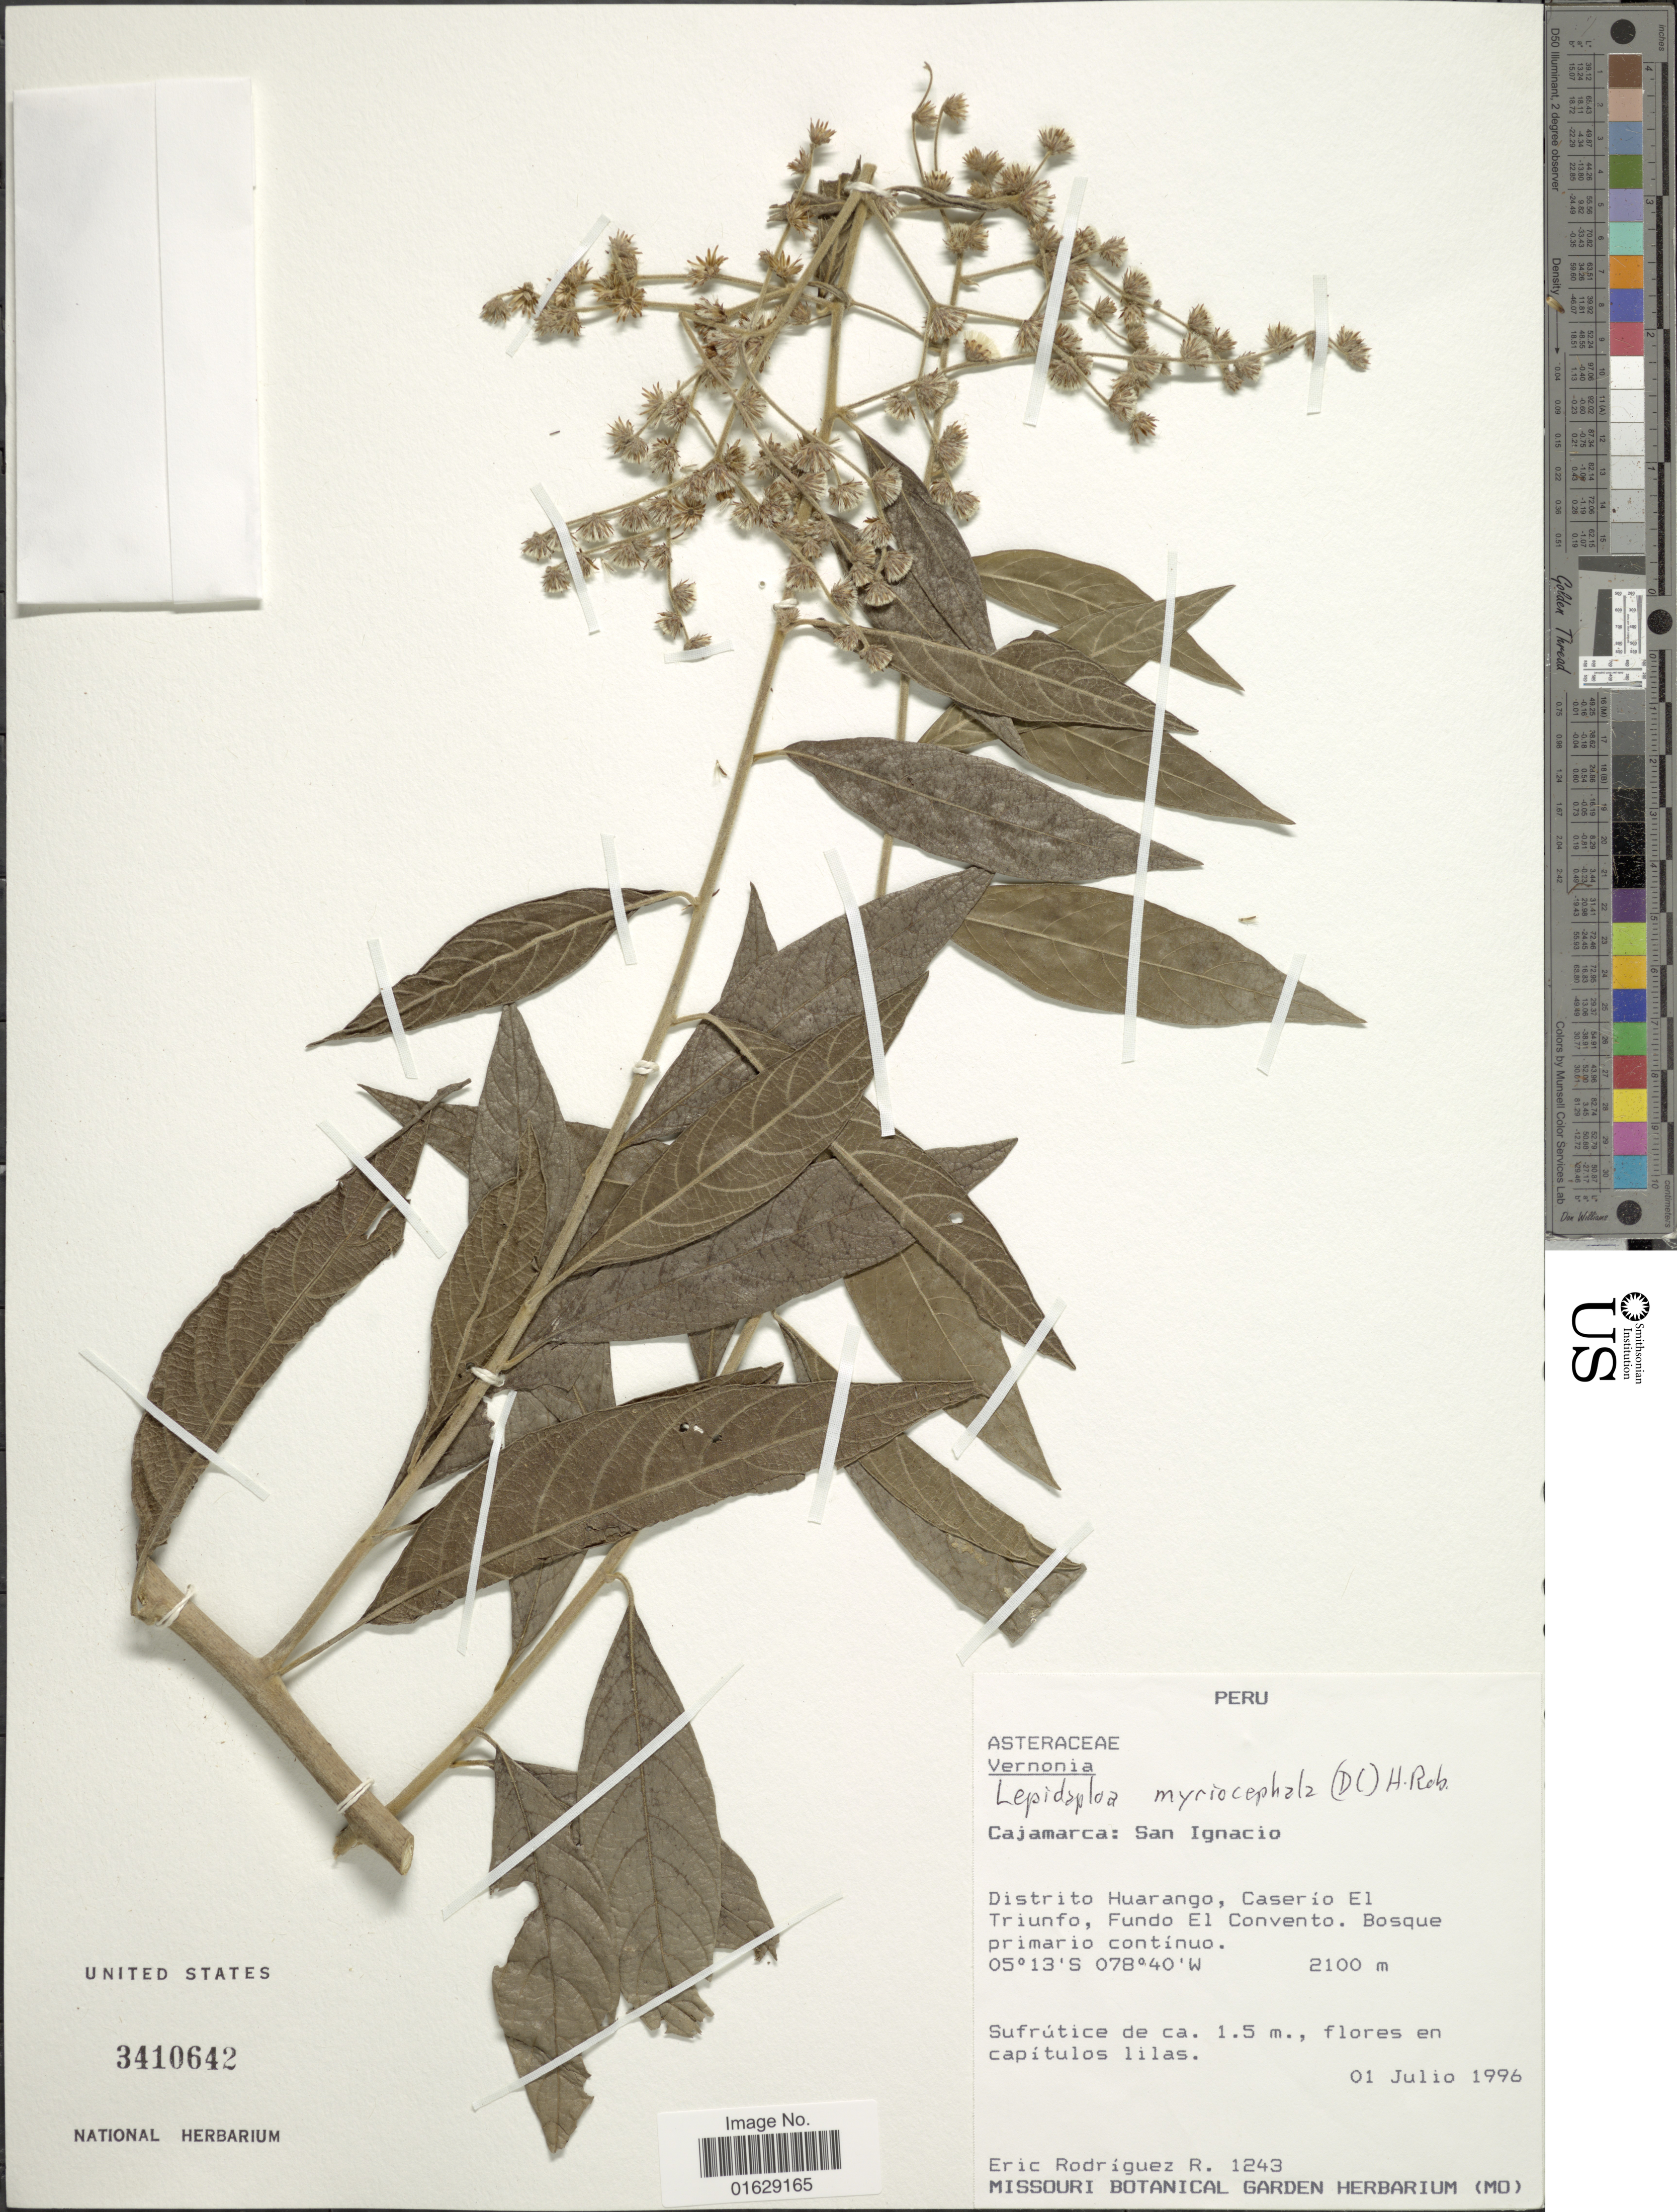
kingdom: Plantae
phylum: Tracheophyta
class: Magnoliopsida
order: Asterales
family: Asteraceae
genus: Lepidaploa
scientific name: Lepidaploa myriocephala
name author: (DC.) H. Rob.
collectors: E. Rodríguez R.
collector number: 1243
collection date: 1996-07-01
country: Peru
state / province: Cajamarca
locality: Cajamarca: San Ignacio, Distrito Huarango, Caserio El Triunfo, Fundo El Convento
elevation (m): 2100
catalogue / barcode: US 3410642